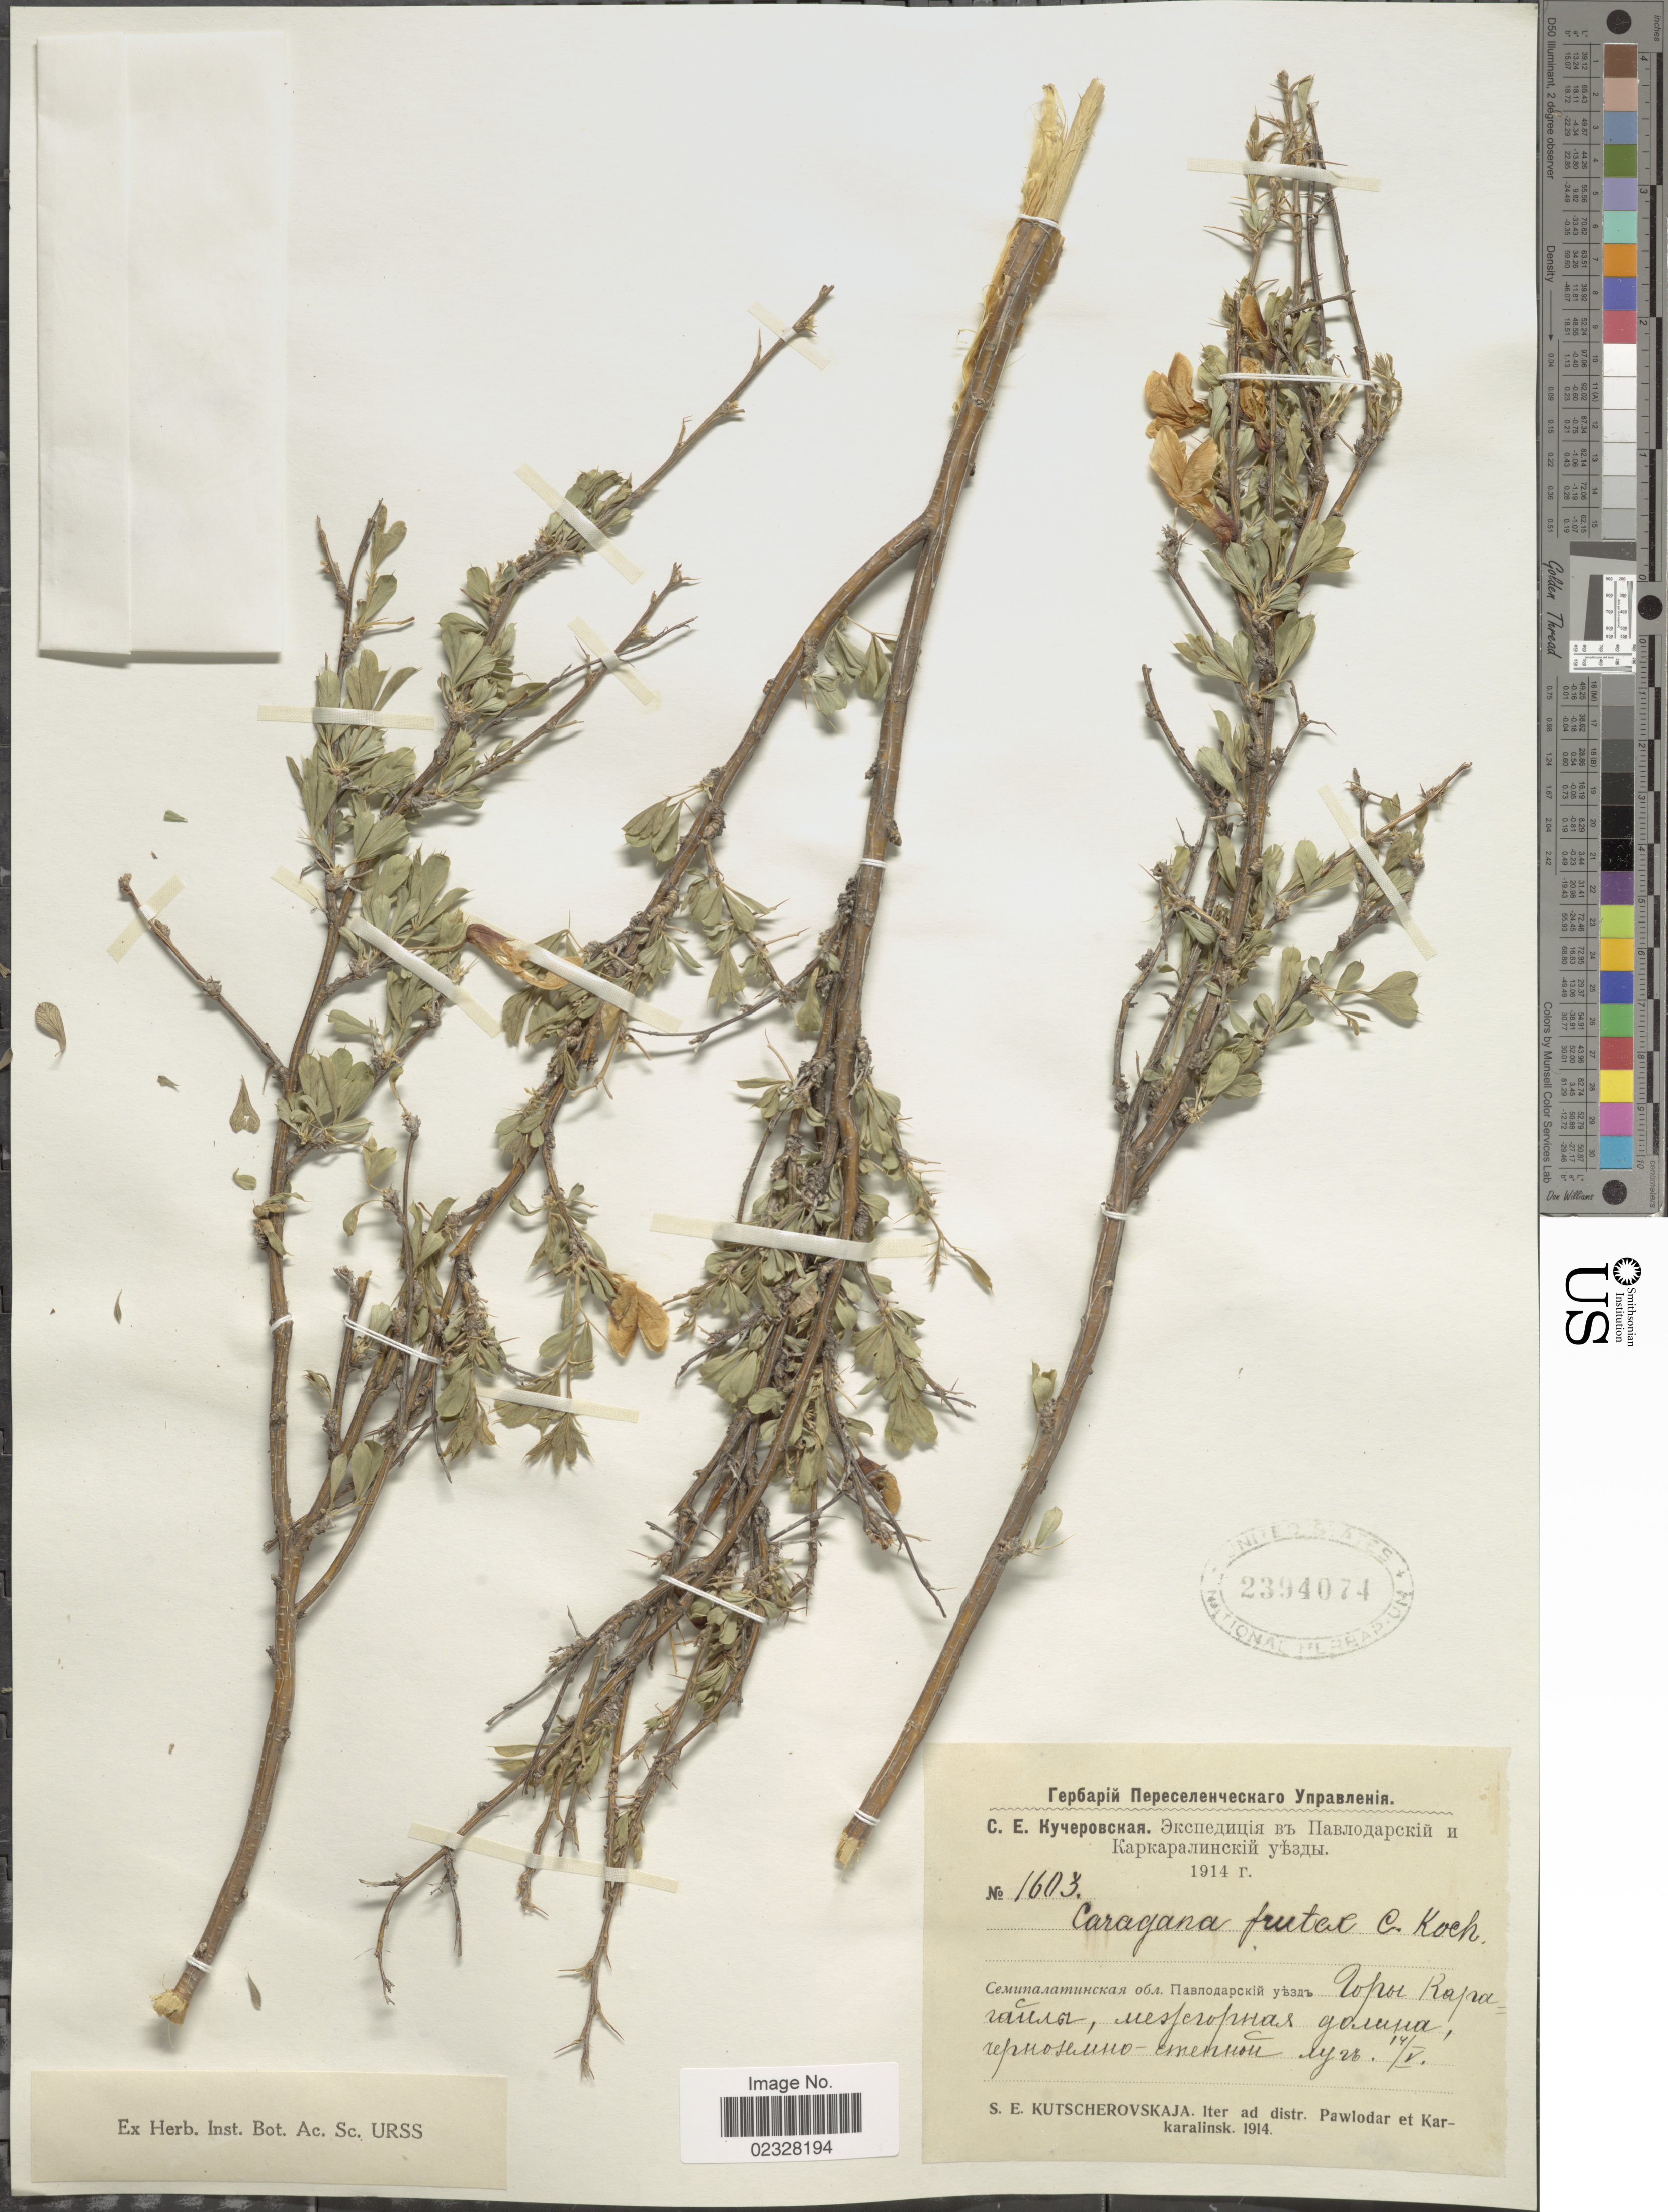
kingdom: Plantae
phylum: Tracheophyta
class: Magnoliopsida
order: Fabales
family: Fabaceae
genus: Caragana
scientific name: Caragana frutex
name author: (L.) K. Koch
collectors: S. Kutscherovskaja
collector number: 1603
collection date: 1914-05-14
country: Kazakhstan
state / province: Qaraghandy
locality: Iter ad distr. Pawlodar et Karkaralinsk. Karagayly Mts.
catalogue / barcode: US 2394074